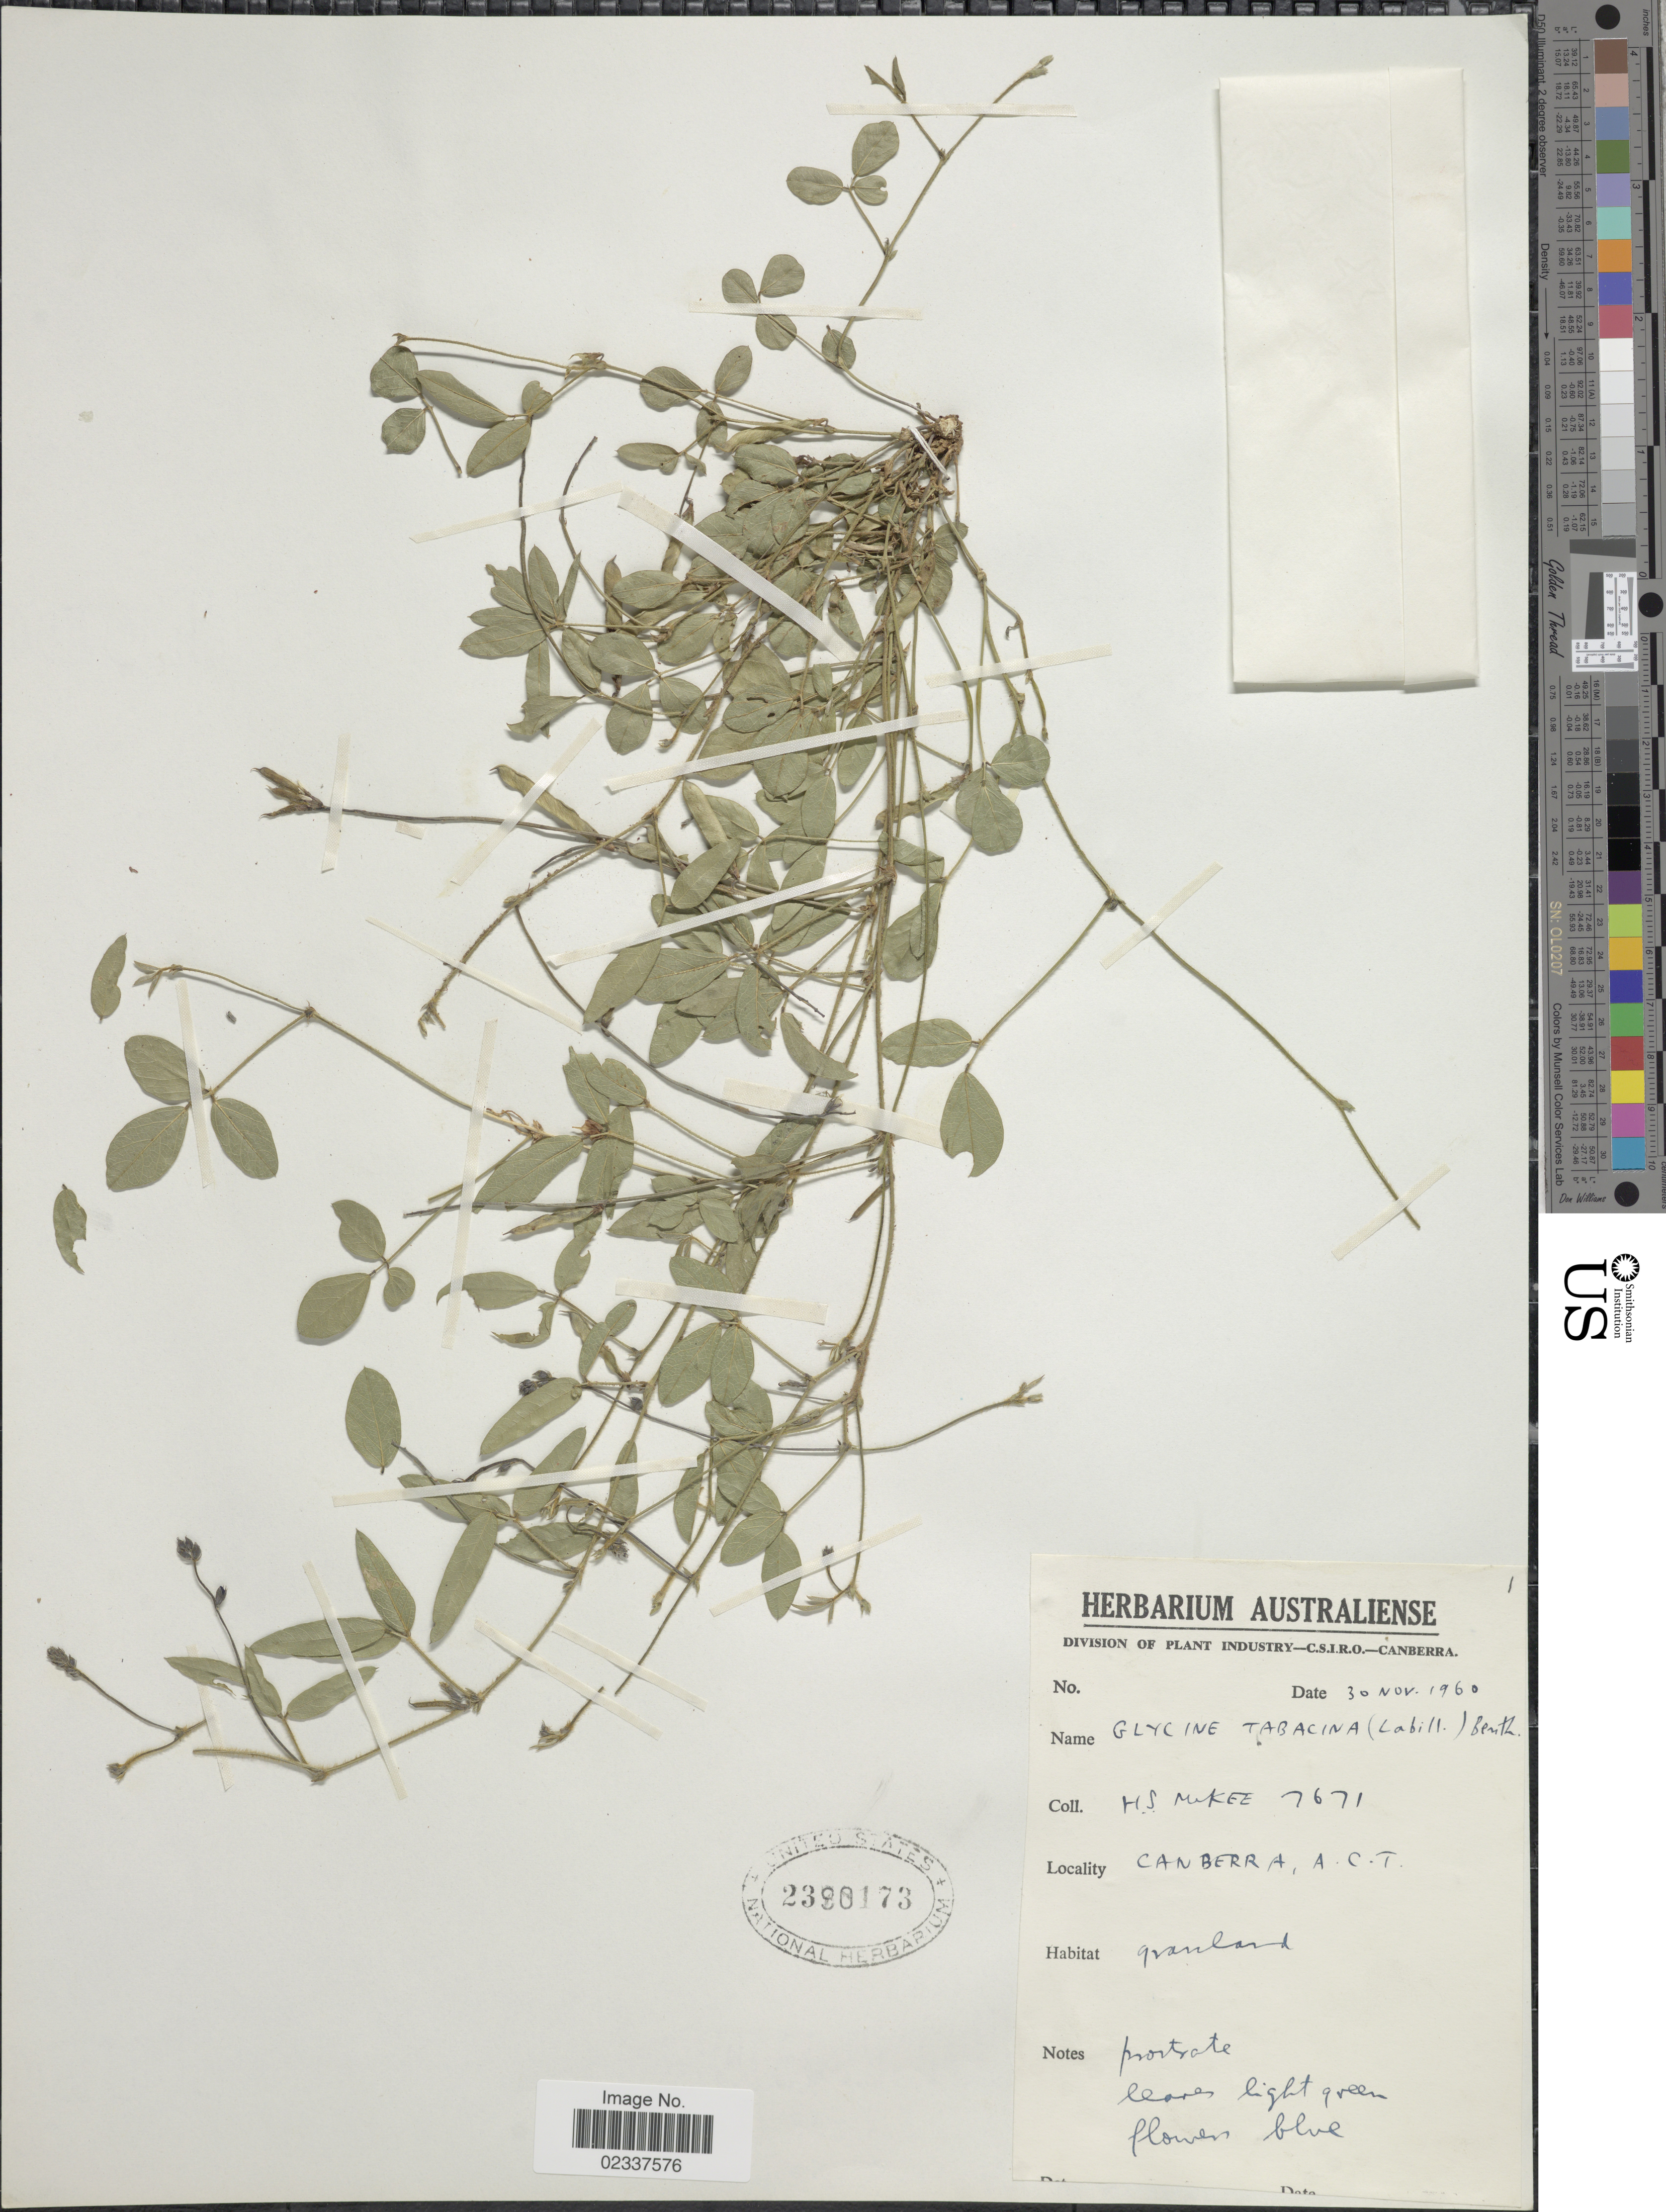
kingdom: Plantae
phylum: Tracheophyta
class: Magnoliopsida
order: Fabales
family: Fabaceae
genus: Glycine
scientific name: Glycine tabacina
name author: (Labill.) Benth.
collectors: H. S. McKee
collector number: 7671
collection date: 1960-11-30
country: Australia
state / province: Australian Capital Territory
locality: Canberra, A. C. T.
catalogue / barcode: US 2390173